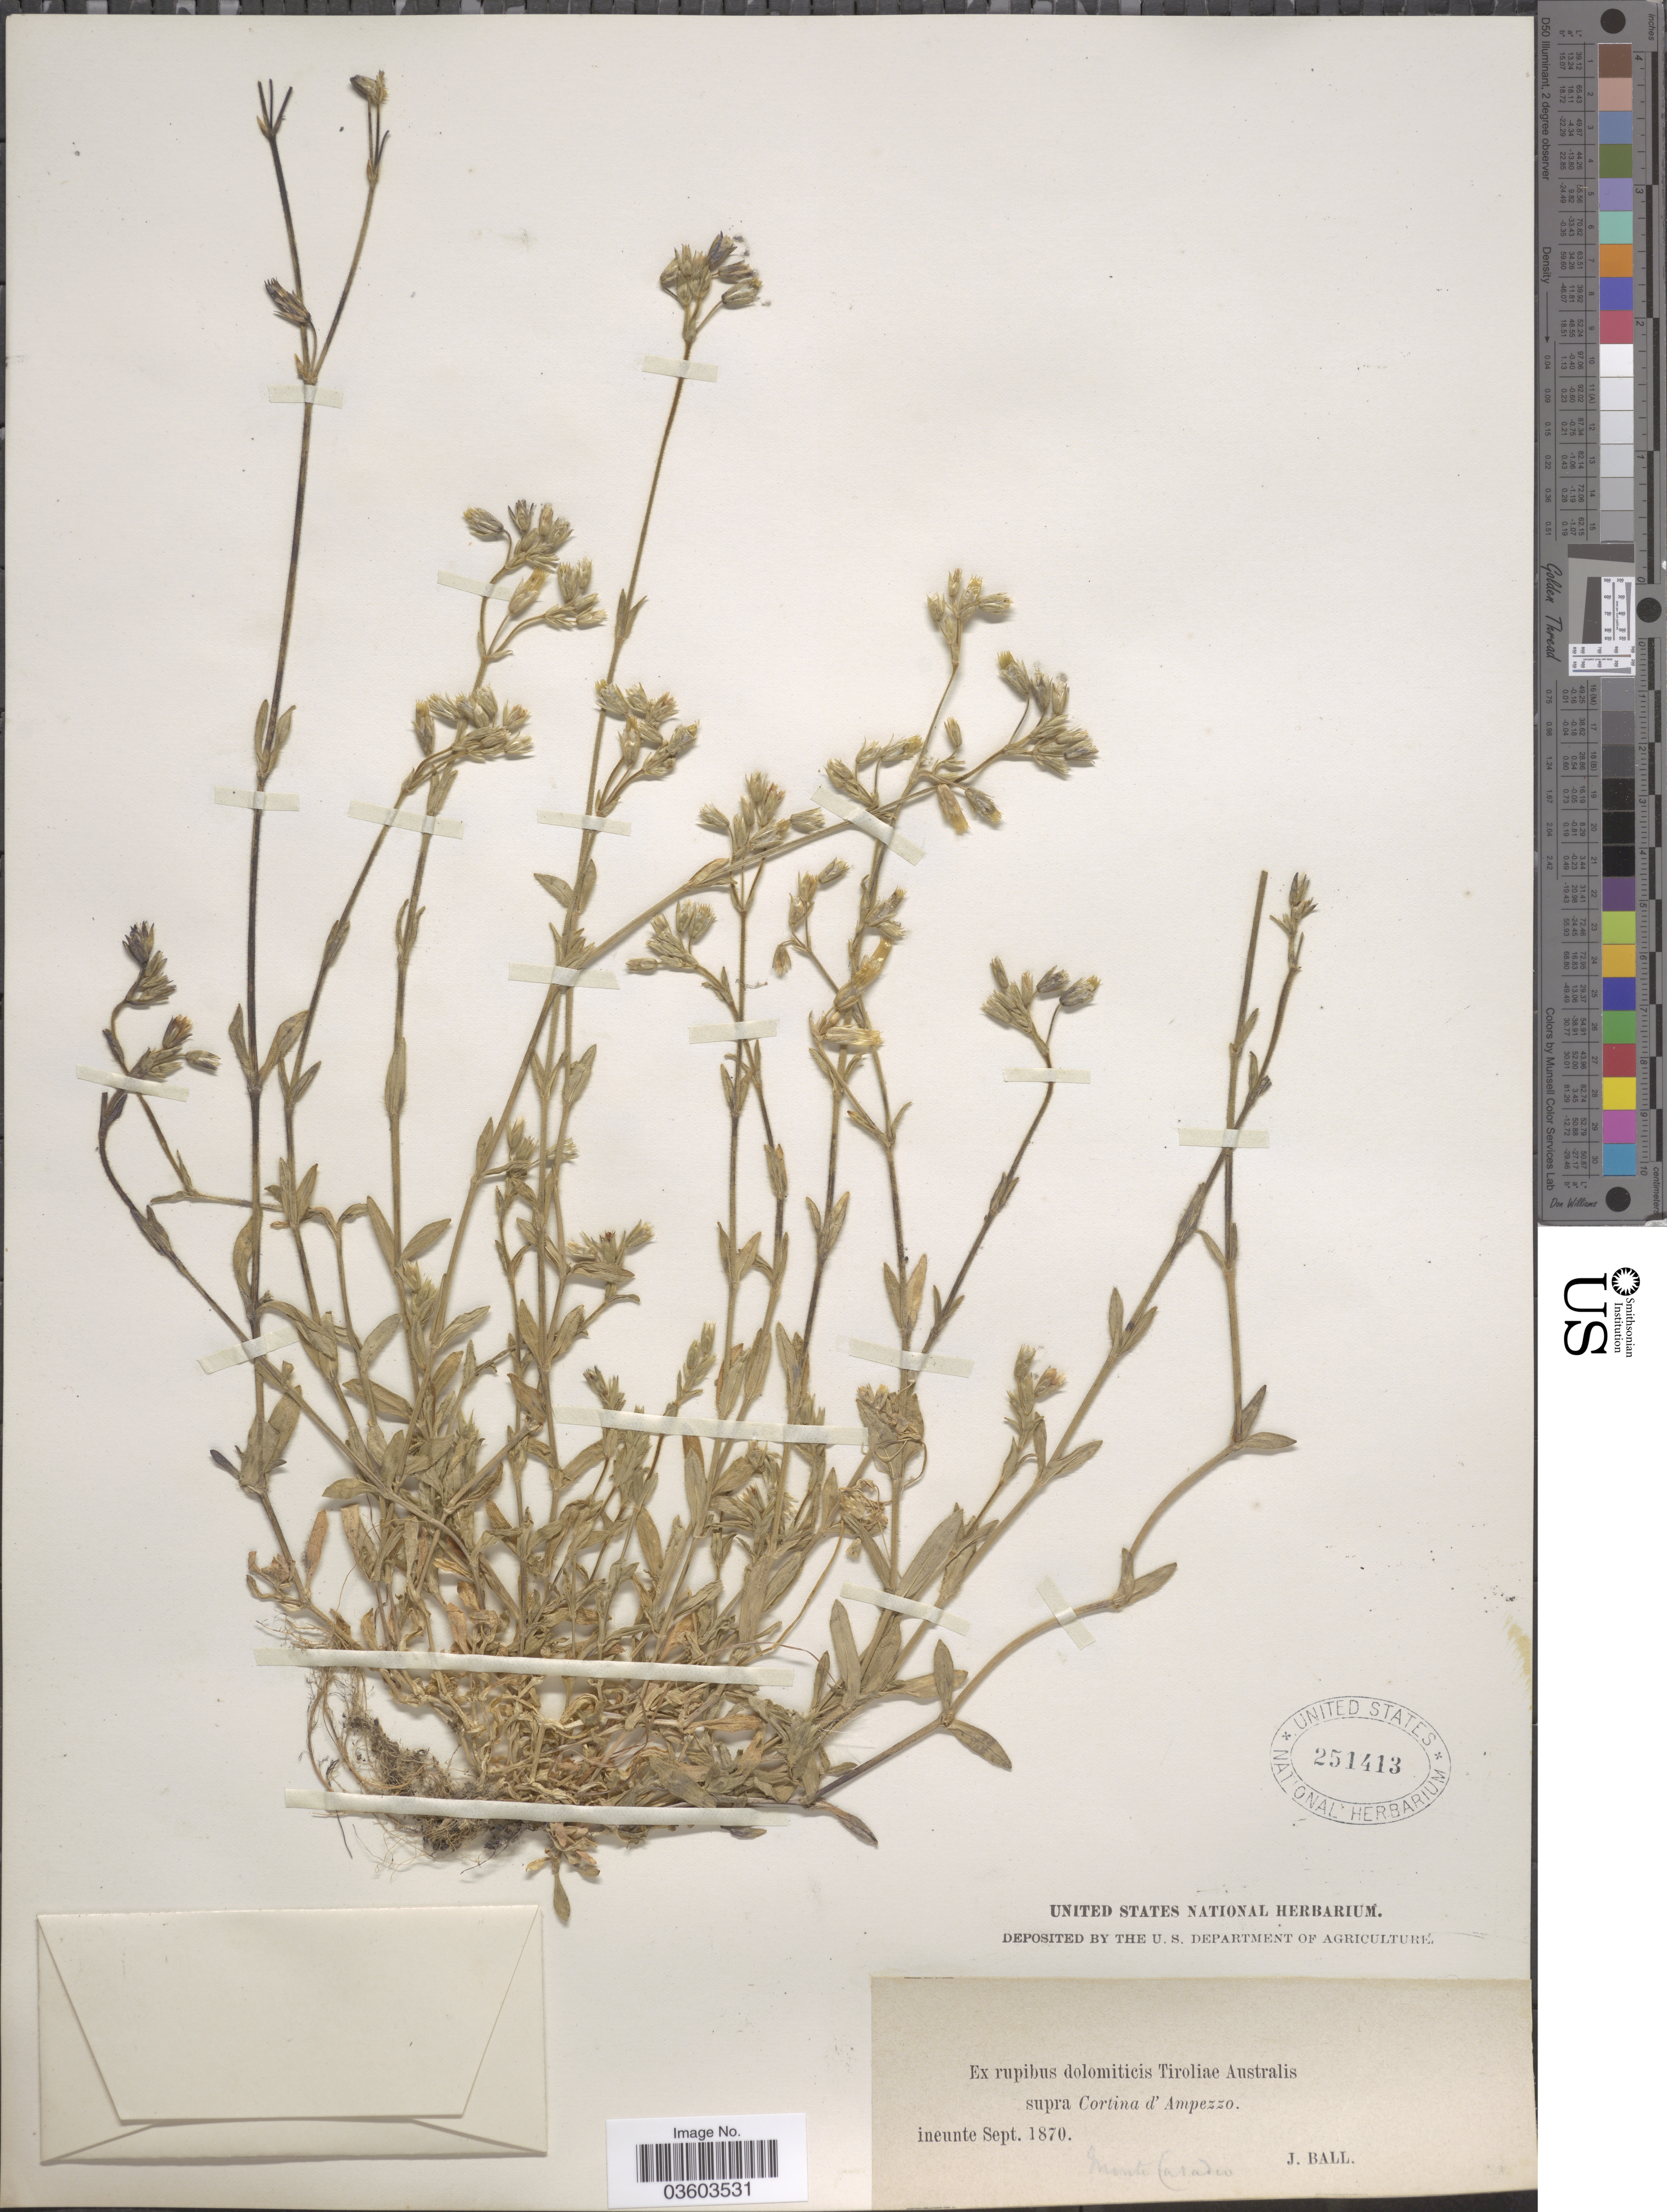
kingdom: Plantae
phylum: Tracheophyta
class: Magnoliopsida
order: Caryophyllales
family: Caryophyllaceae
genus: Cerastium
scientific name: Cerastium sp.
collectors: J. Ball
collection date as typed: Ineunte Sept. 1870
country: Italy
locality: Ex rupibus dolomiticis Tiroliæ Australis supra Cortina d'Ampezzo. Monte Casadio.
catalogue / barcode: US 251413